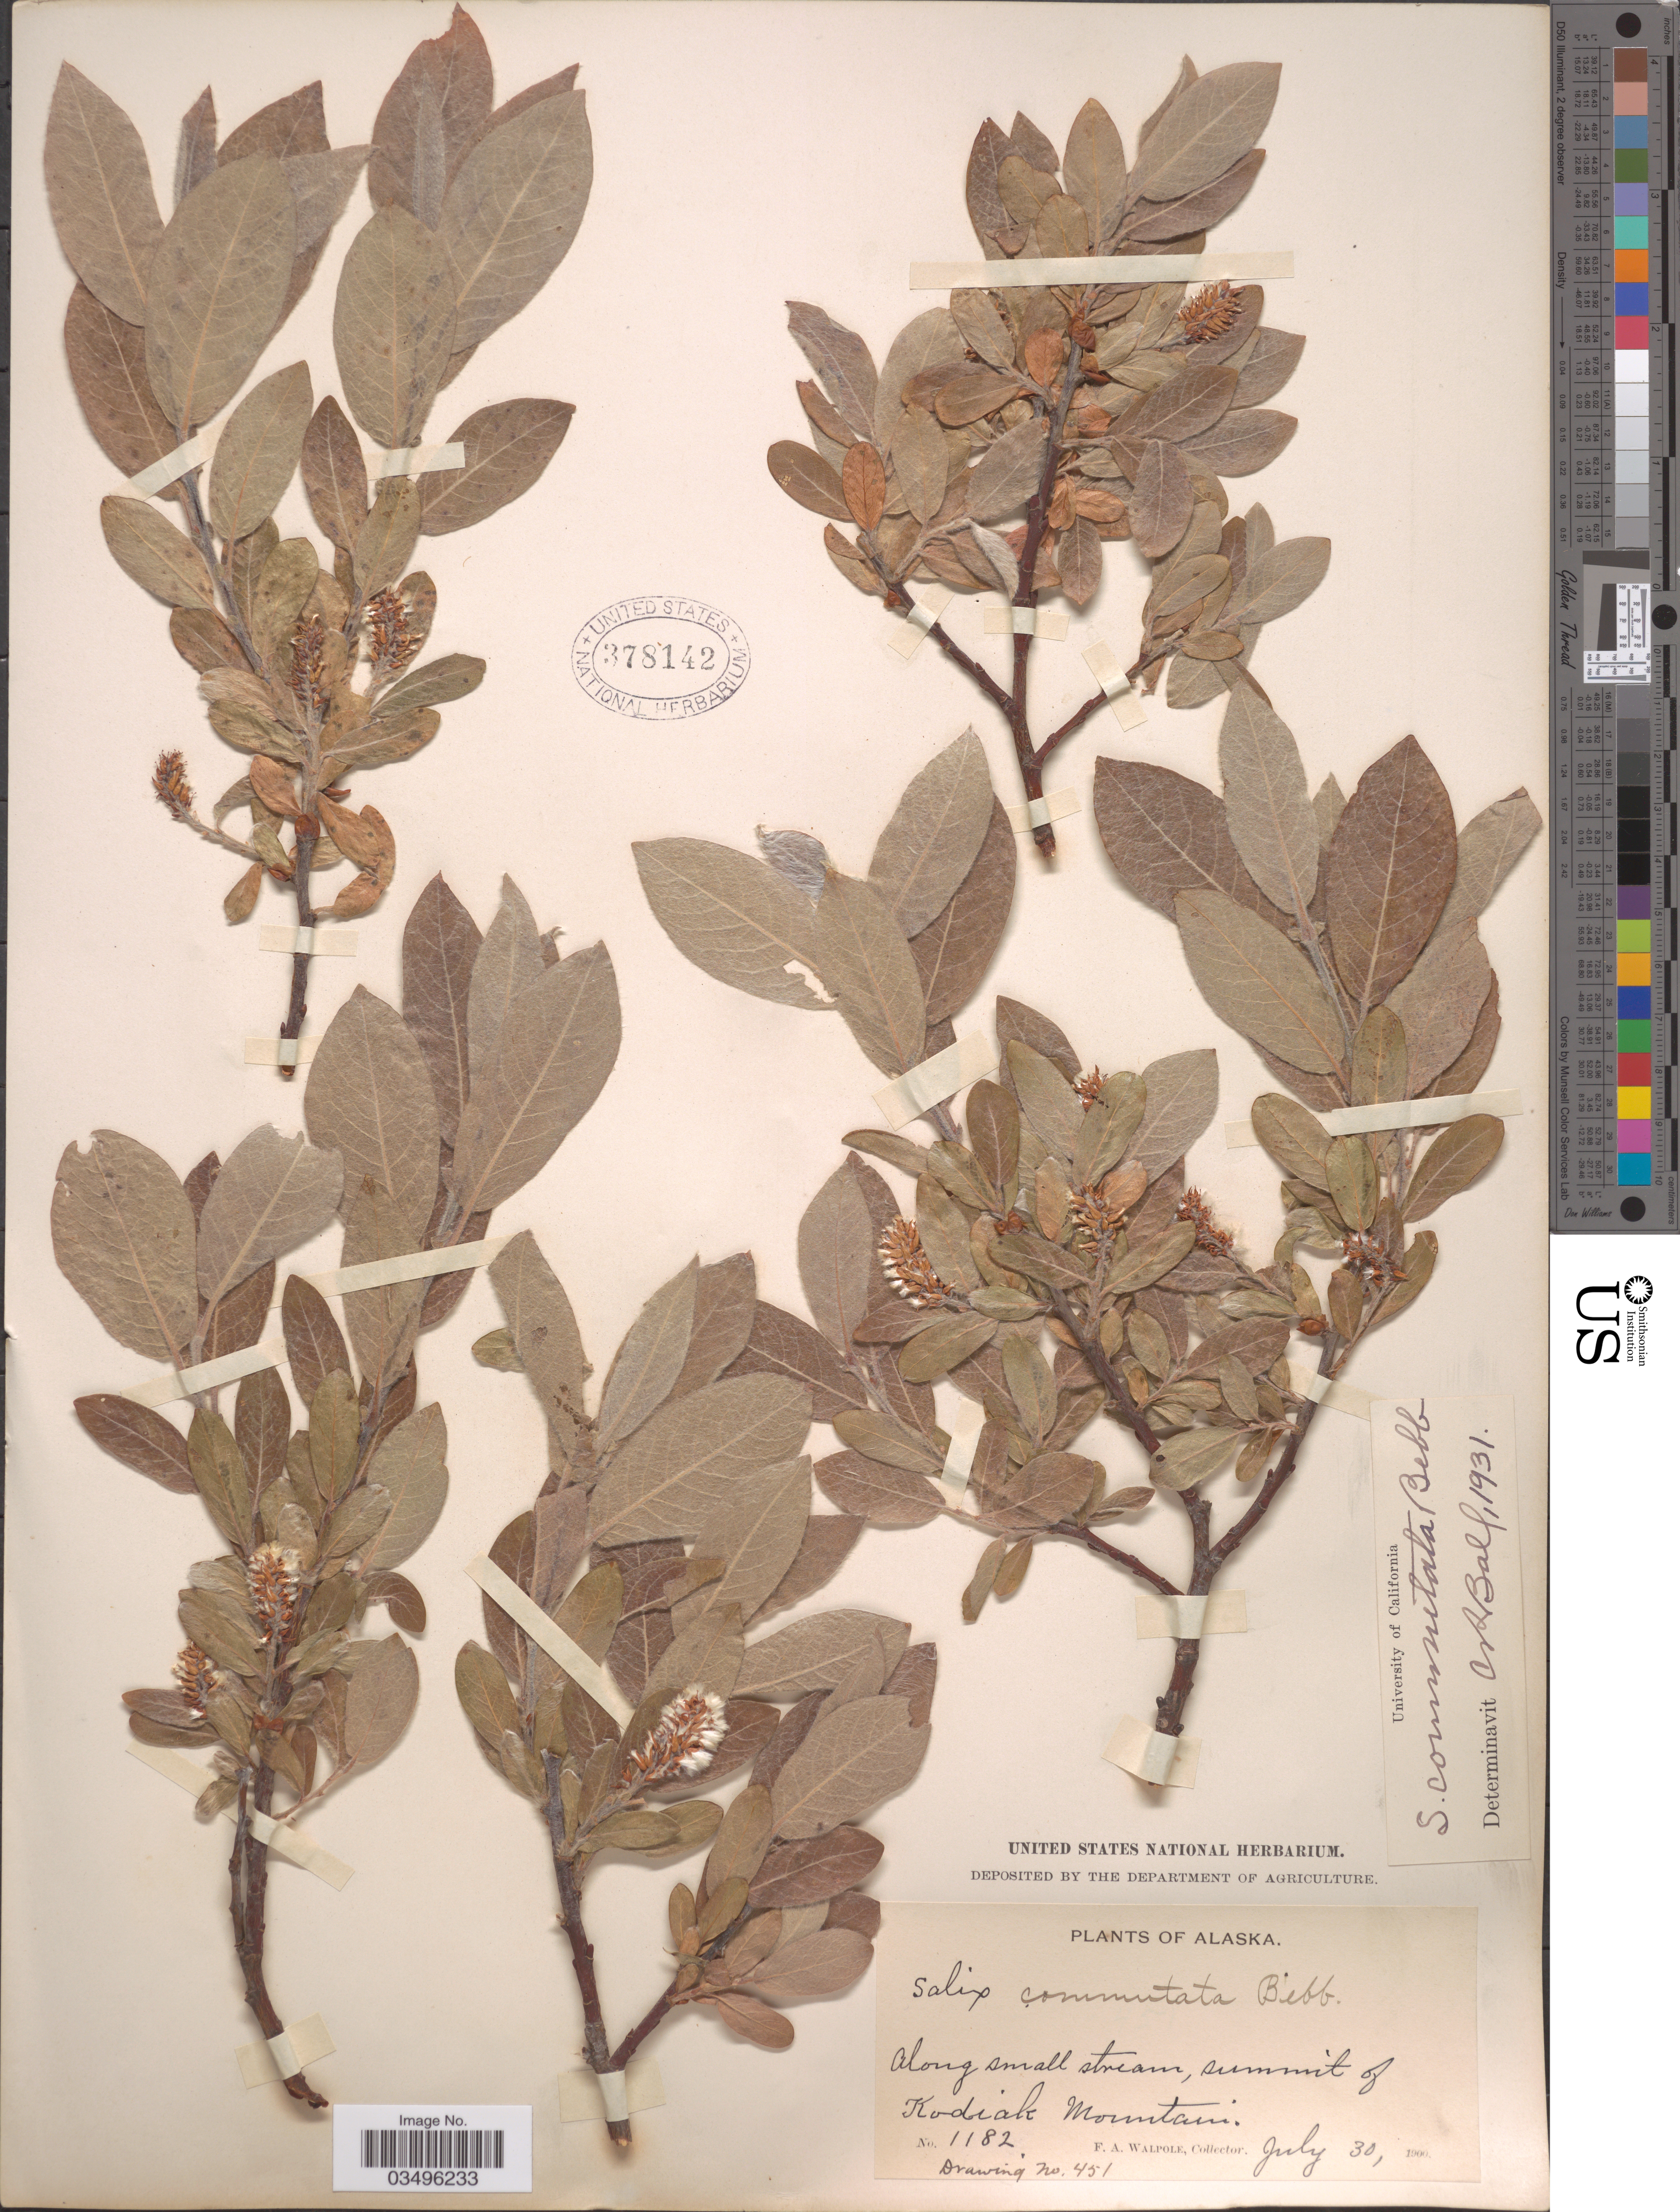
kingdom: Plantae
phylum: Tracheophyta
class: Magnoliopsida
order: Malpighiales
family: Salicaceae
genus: Salix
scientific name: Salix commutata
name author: Bebb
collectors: F. Walpole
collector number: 1182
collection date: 1900-07-30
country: United States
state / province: Alaska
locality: Along small stream, summit of Kodiak Mountain.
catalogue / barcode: US 378142